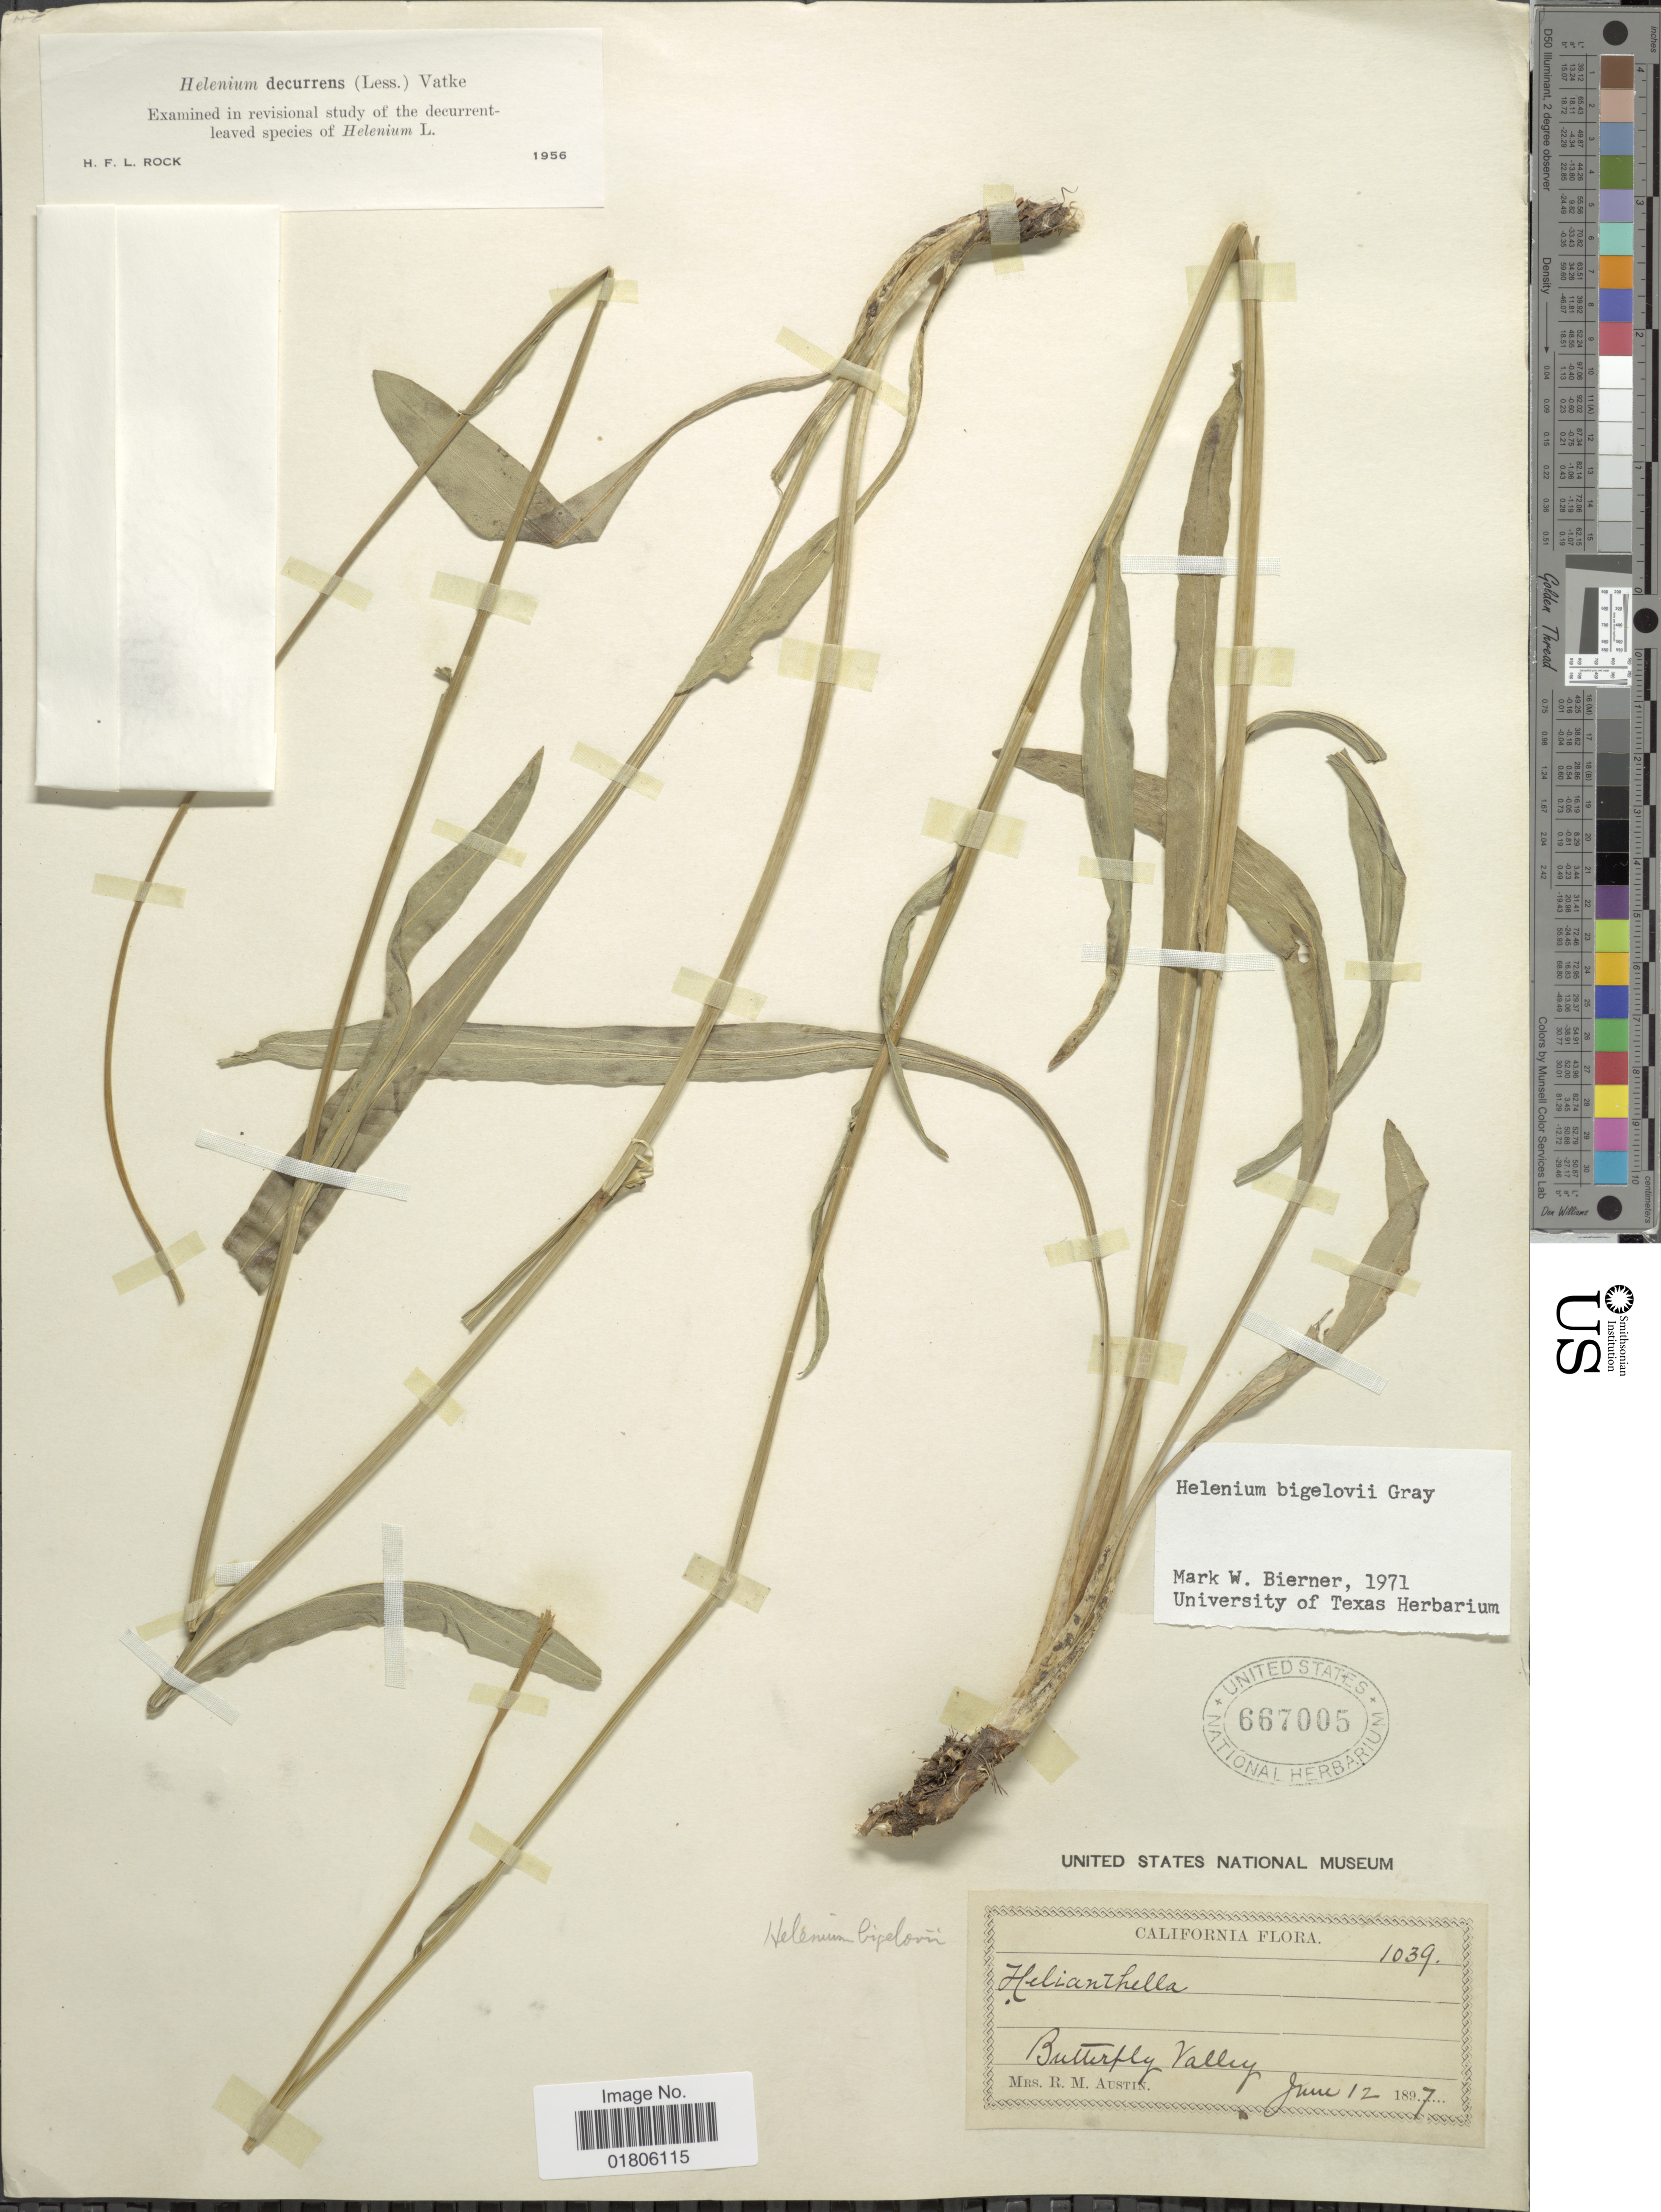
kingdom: Plantae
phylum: Tracheophyta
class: Magnoliopsida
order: Asterales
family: Asteraceae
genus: Helenium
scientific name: Helenium bigelovii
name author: A. Gray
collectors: R. Austin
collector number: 1039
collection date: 1897-06-12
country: United States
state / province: California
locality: Butterfly Valley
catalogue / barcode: US 667005